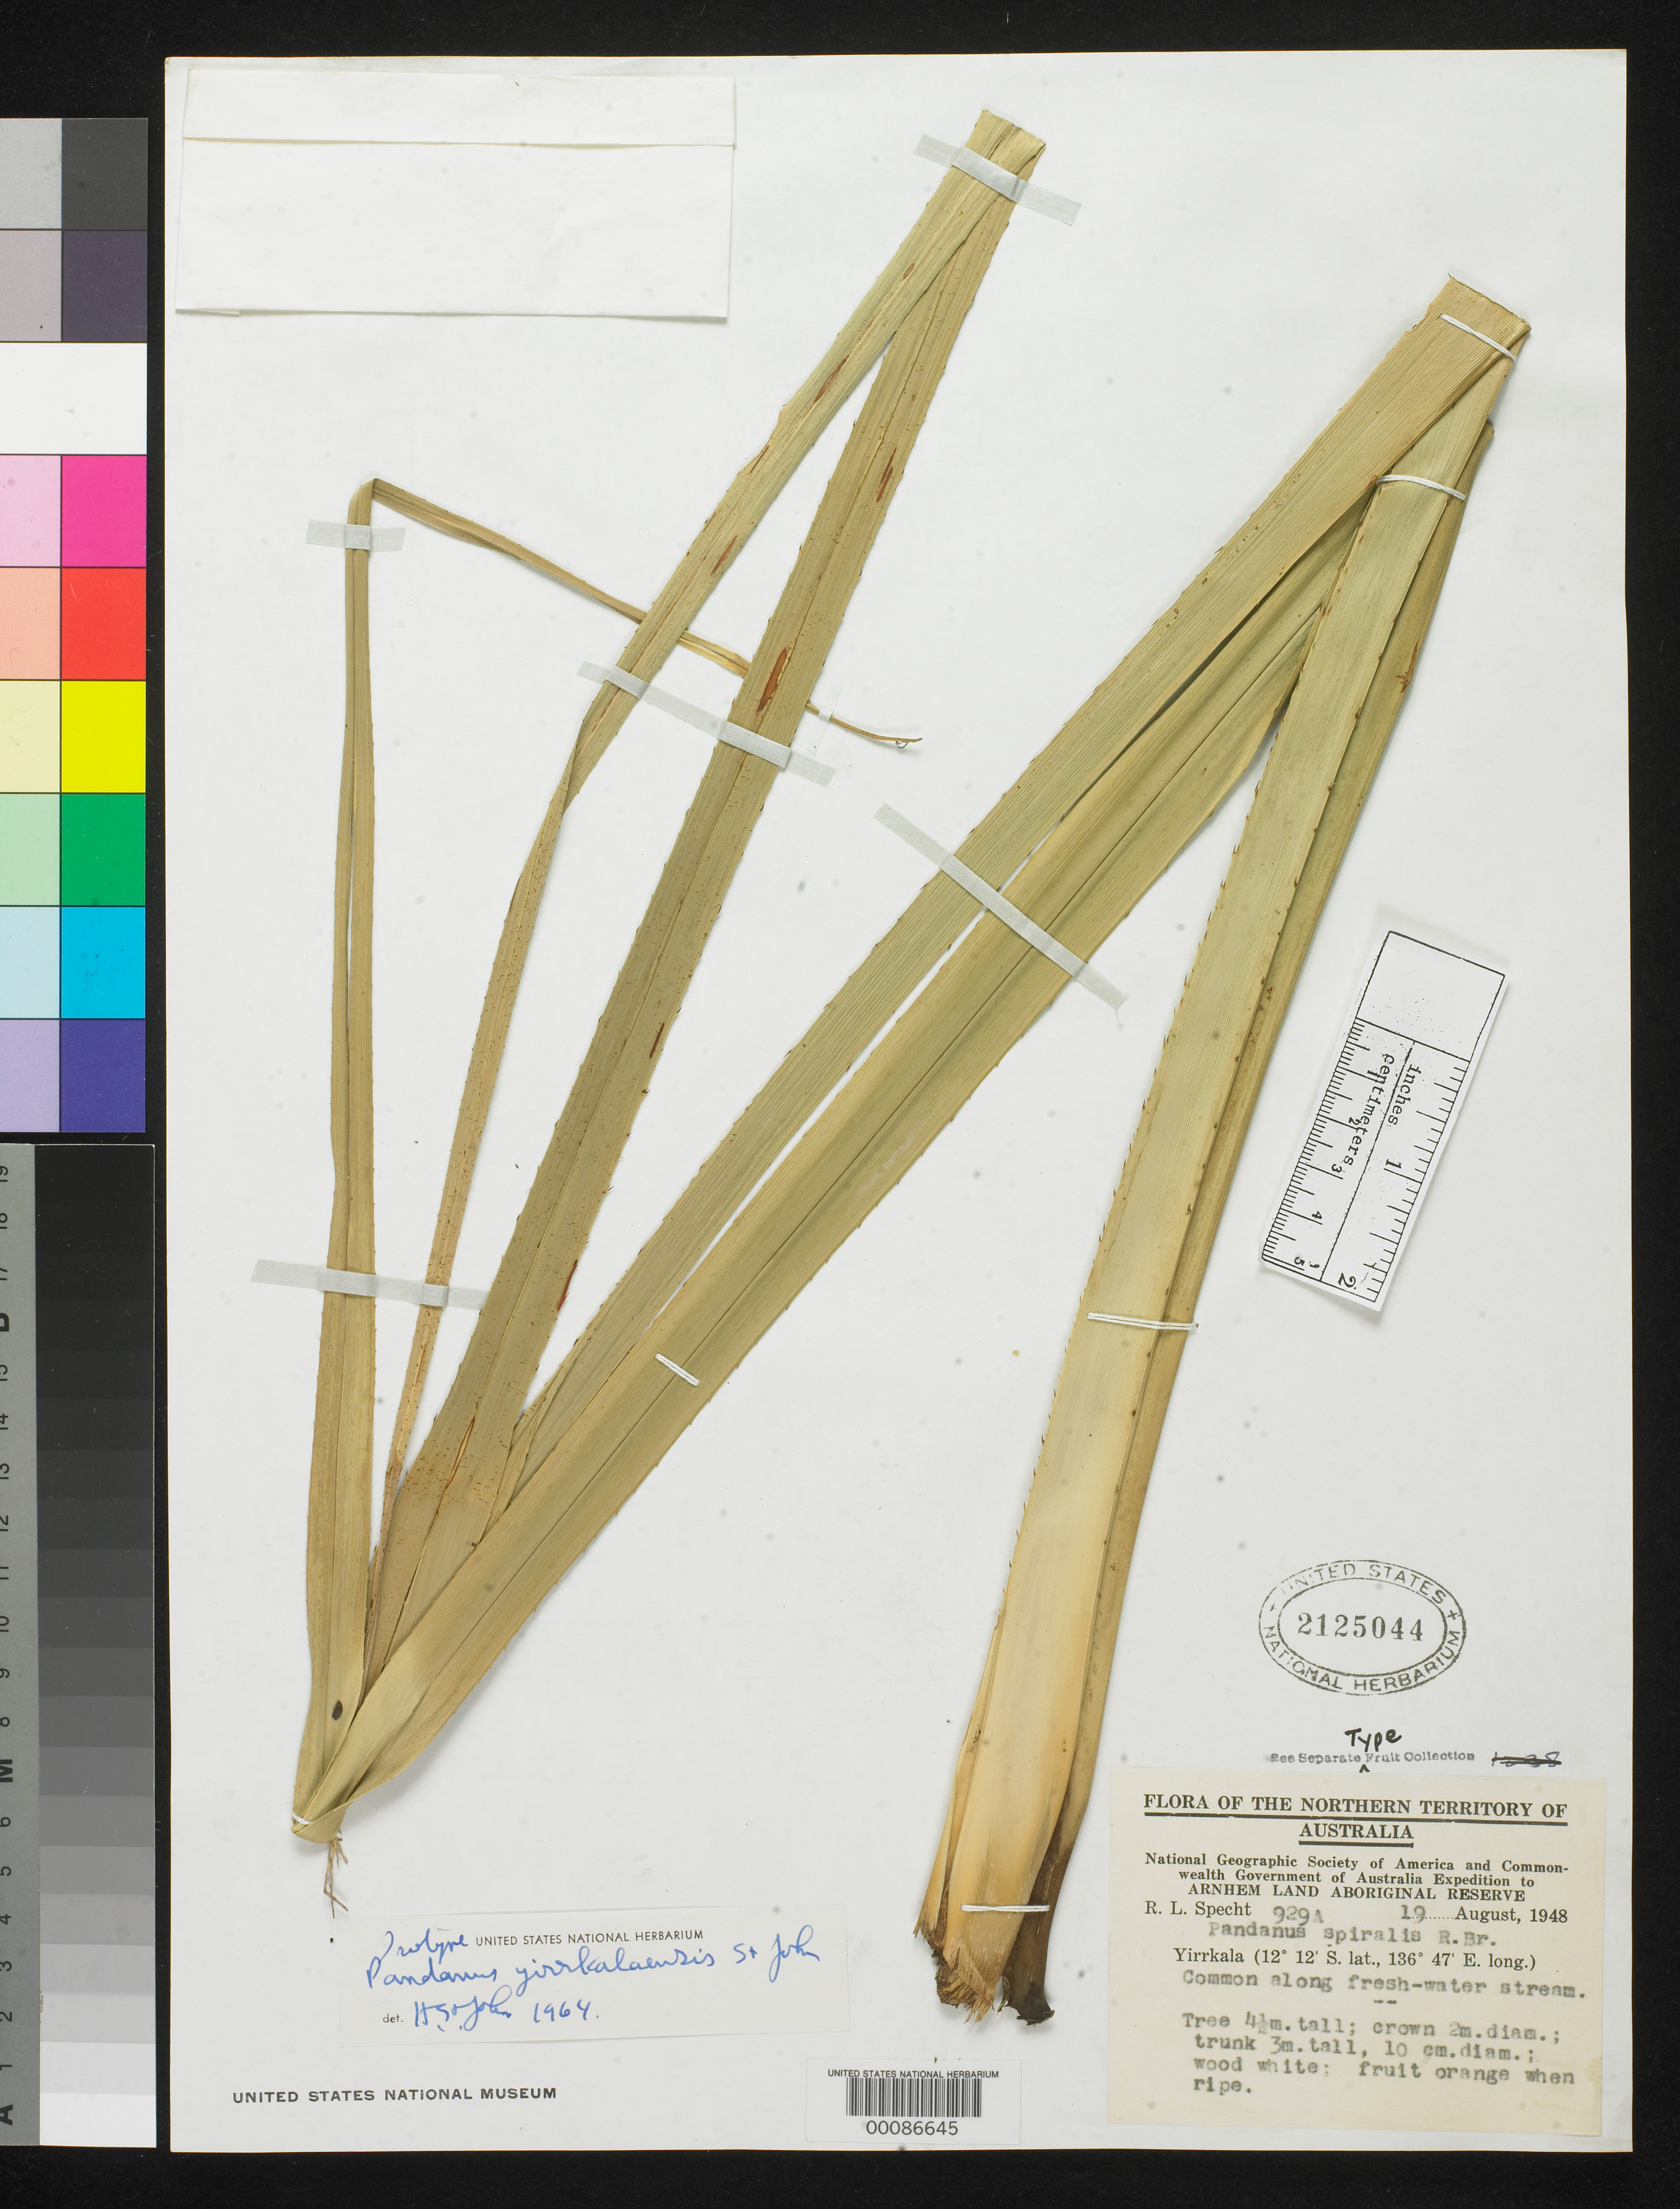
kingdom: Plantae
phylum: Tracheophyta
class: Liliopsida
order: Pandanales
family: Pandanaceae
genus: Pandanus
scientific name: Pandanus yirrkalaensis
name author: H. St. John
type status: Isotype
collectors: R. L. Specht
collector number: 929 a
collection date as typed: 19 Aug 1948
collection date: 1948-08-19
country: Australia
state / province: Northern Territory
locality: Arnhem Land, Yirrkala.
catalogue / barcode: US 2125044